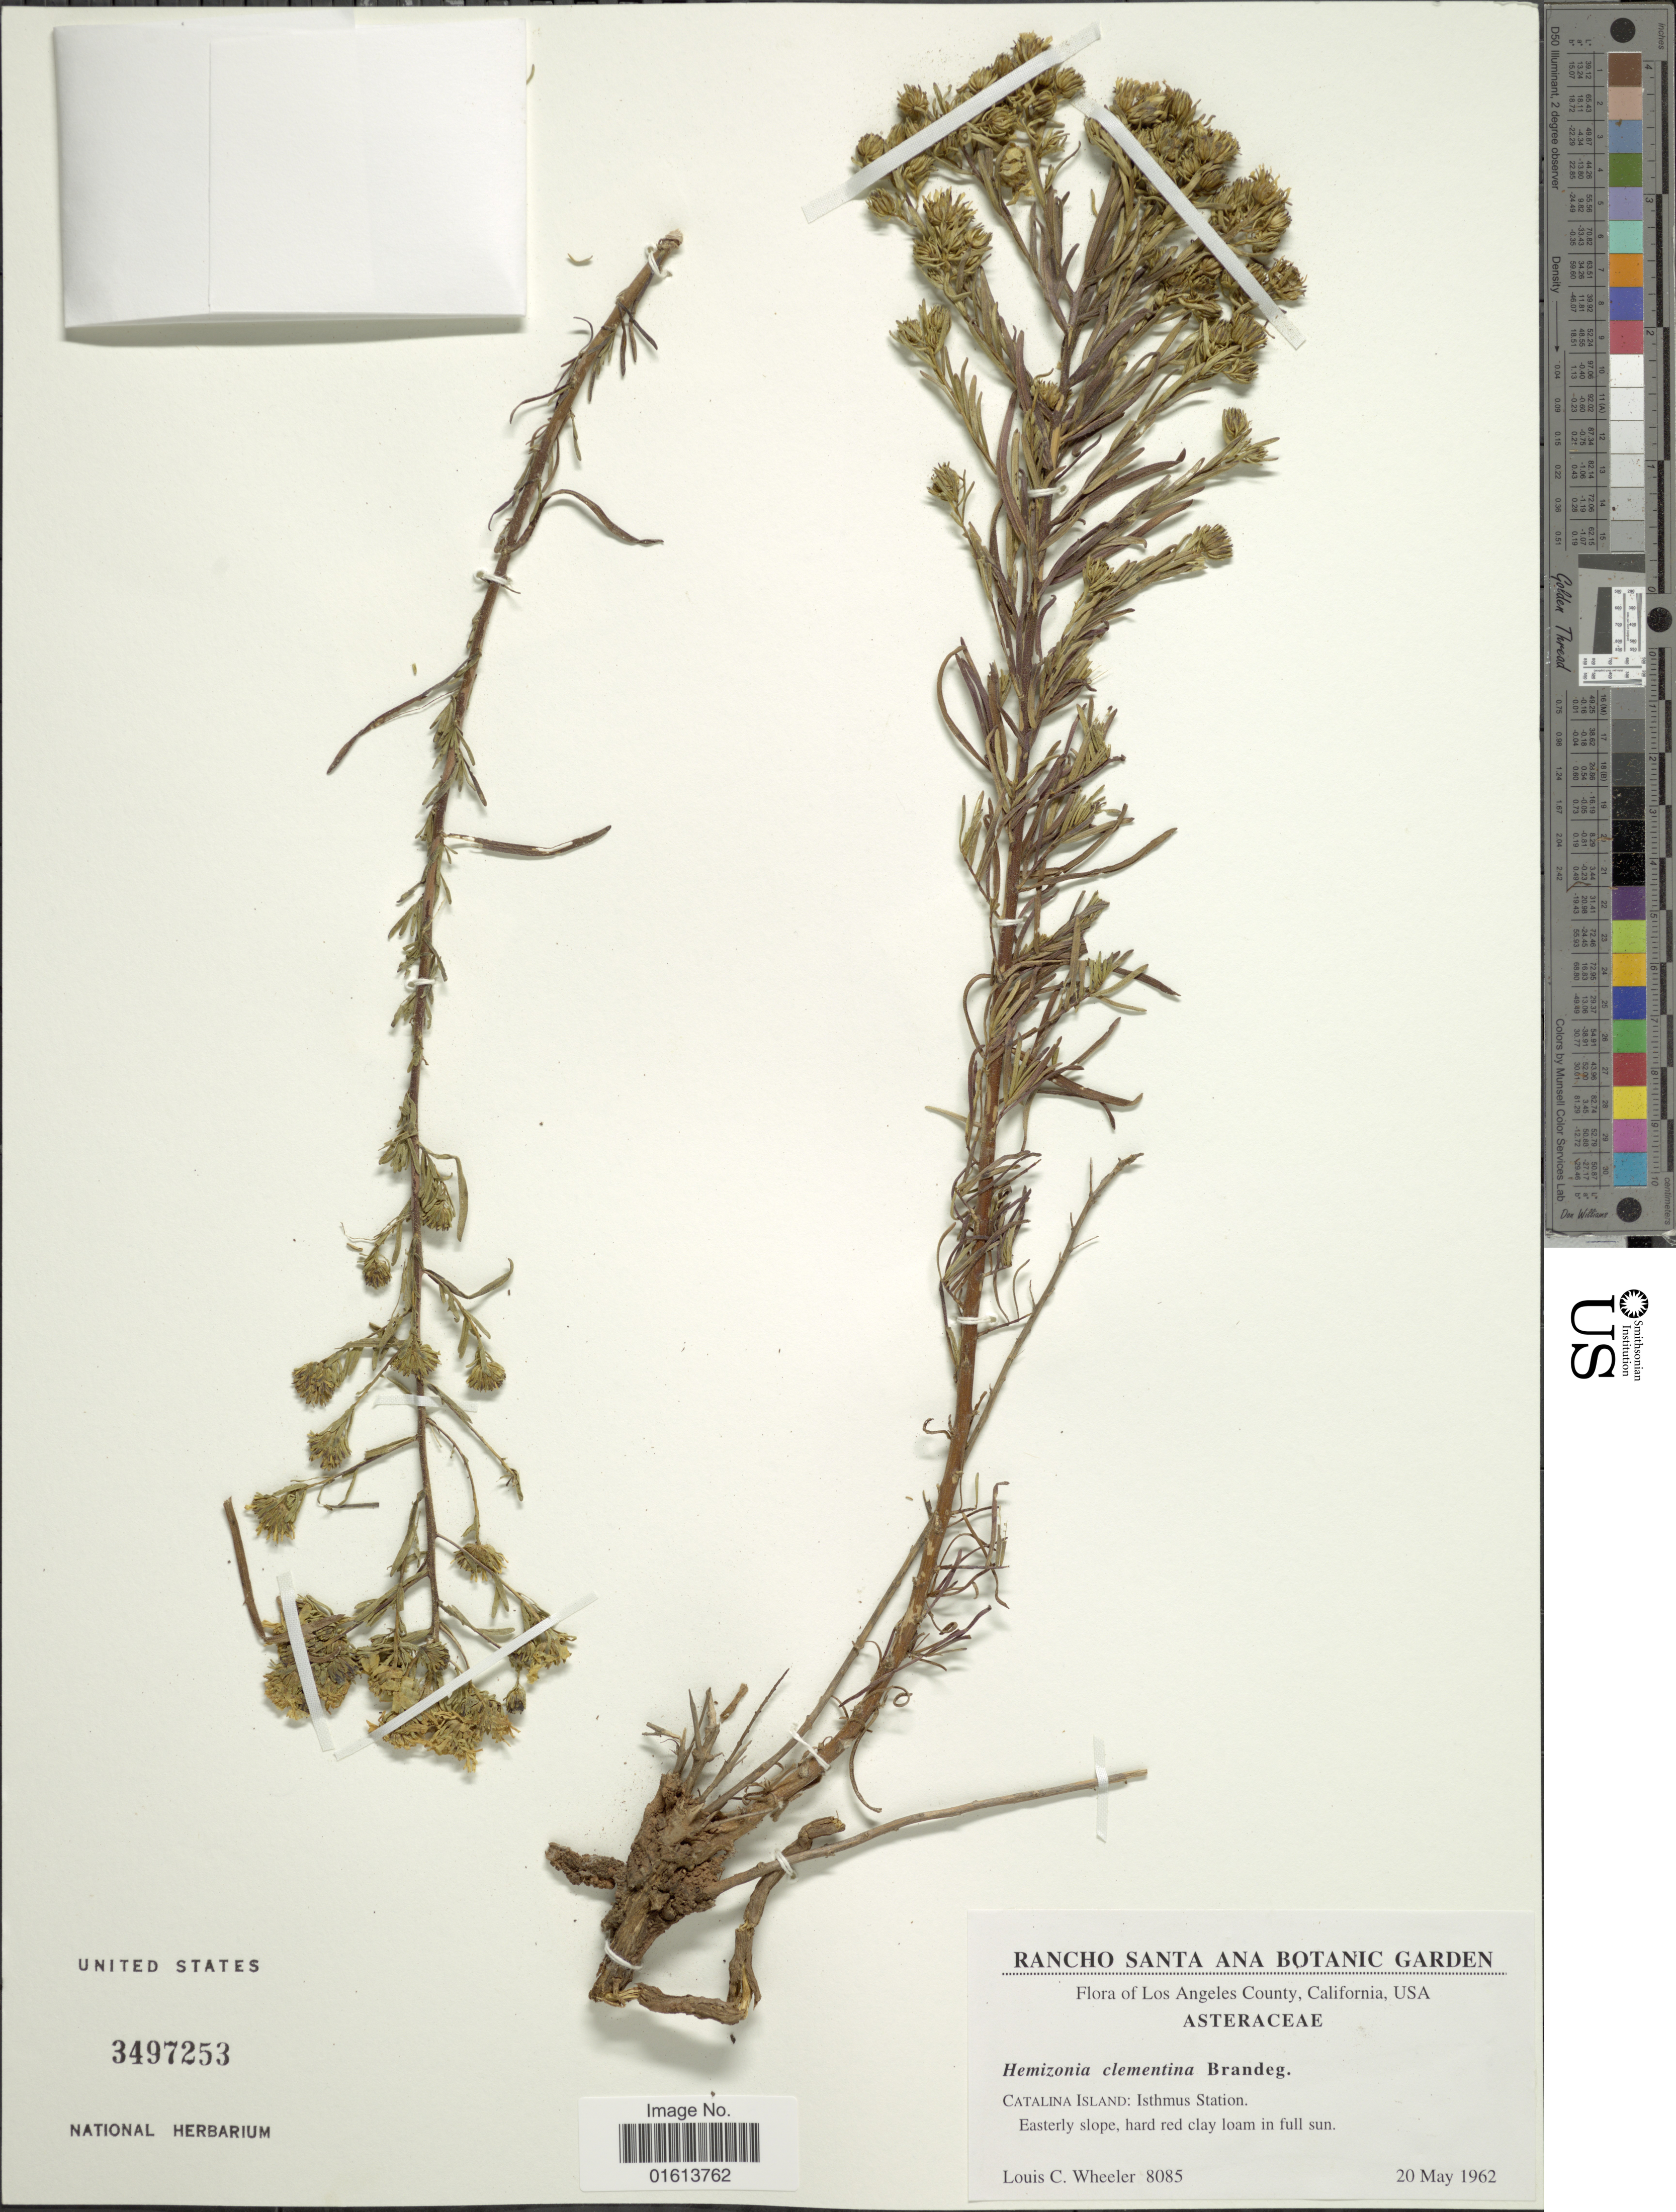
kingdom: Plantae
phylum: Tracheophyta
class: Magnoliopsida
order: Asterales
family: Asteraceae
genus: Deinandra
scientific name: Deinandra clementina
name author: (Brandegee) B.G. Baldwin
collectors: C. Wheeler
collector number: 8085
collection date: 1962-05-20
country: United States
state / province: California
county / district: Los Angeles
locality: Los Angeles County, California, USA. Catalina Island: Isthmus Station. Easterly slope,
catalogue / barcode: US 3497253